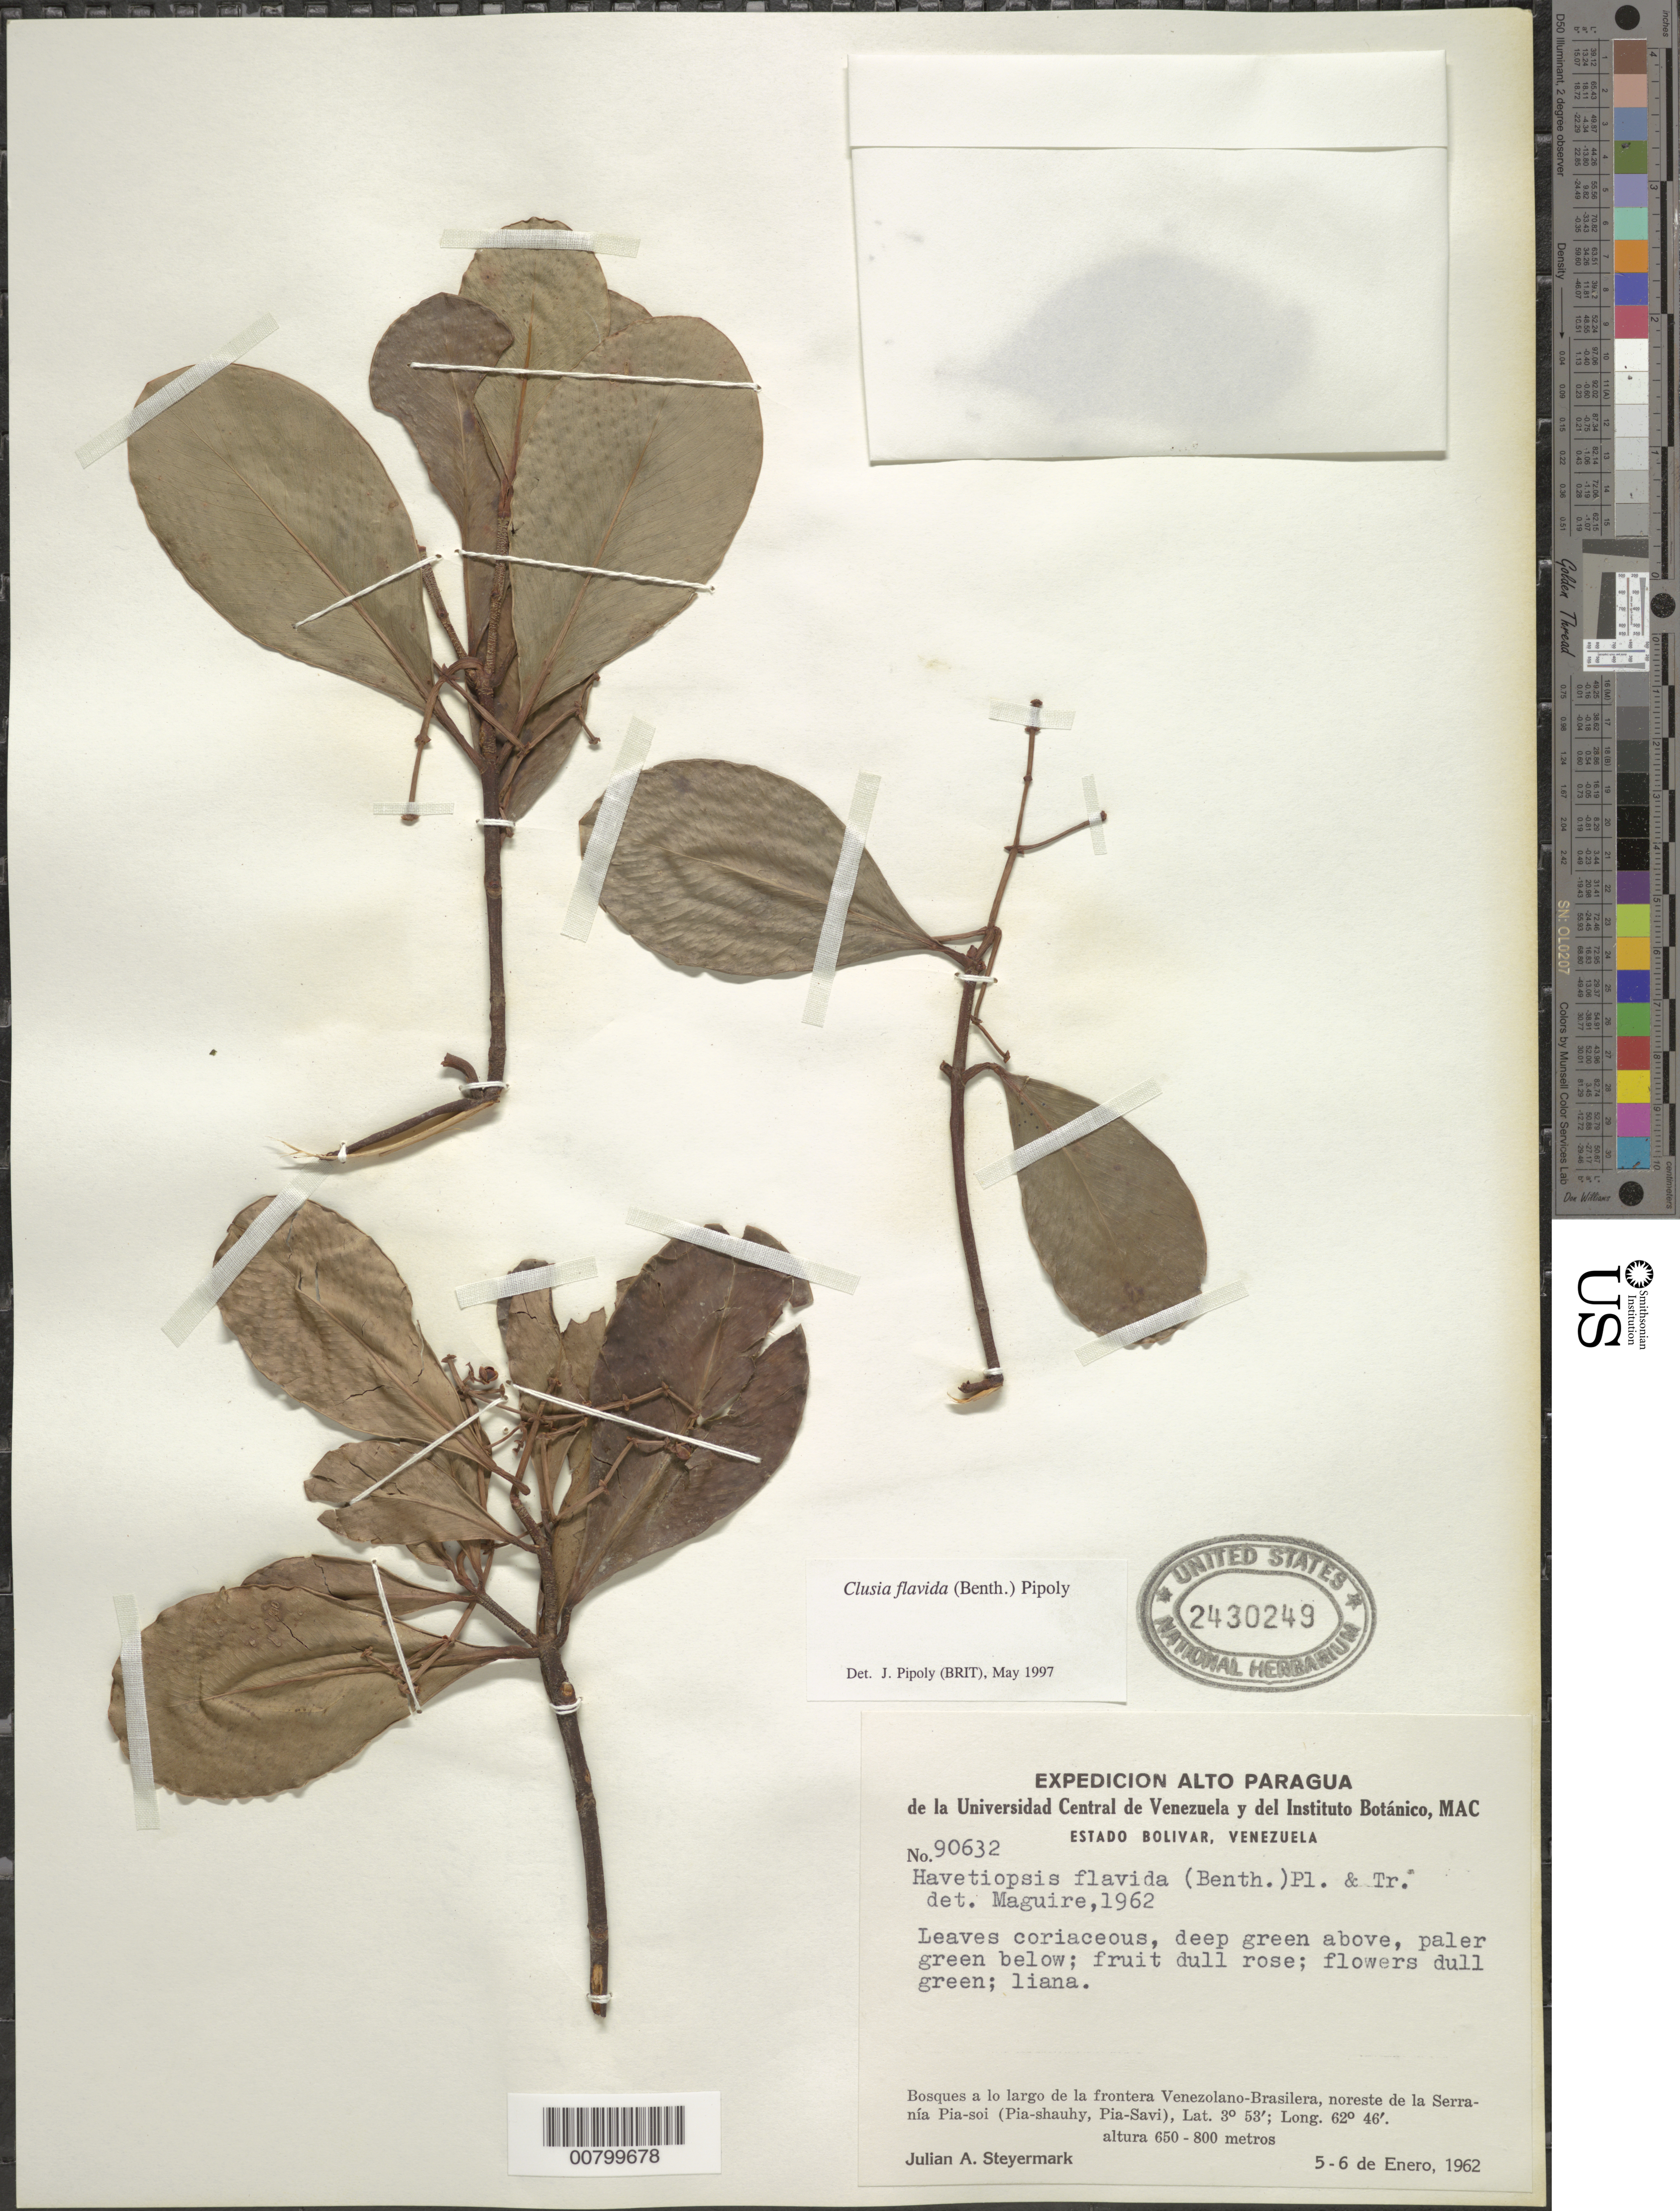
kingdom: Plantae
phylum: Tracheophyta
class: Magnoliopsida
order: Malpighiales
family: Clusiaceae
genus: Clusia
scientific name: Clusia flavida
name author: (Benth.) Pipoly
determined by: Pipoly, J. J., III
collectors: J. Steyermark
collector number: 90632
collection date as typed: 5-Jan-62 to 6-Jan-62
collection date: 1962-01-05/1962-01-06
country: Venezuela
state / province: Bolívar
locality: Serranía Pia-soi, NE of; on Venezuela-Brazil border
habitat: Bosques a lo largo de la frontera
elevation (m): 650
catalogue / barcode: US 2430249